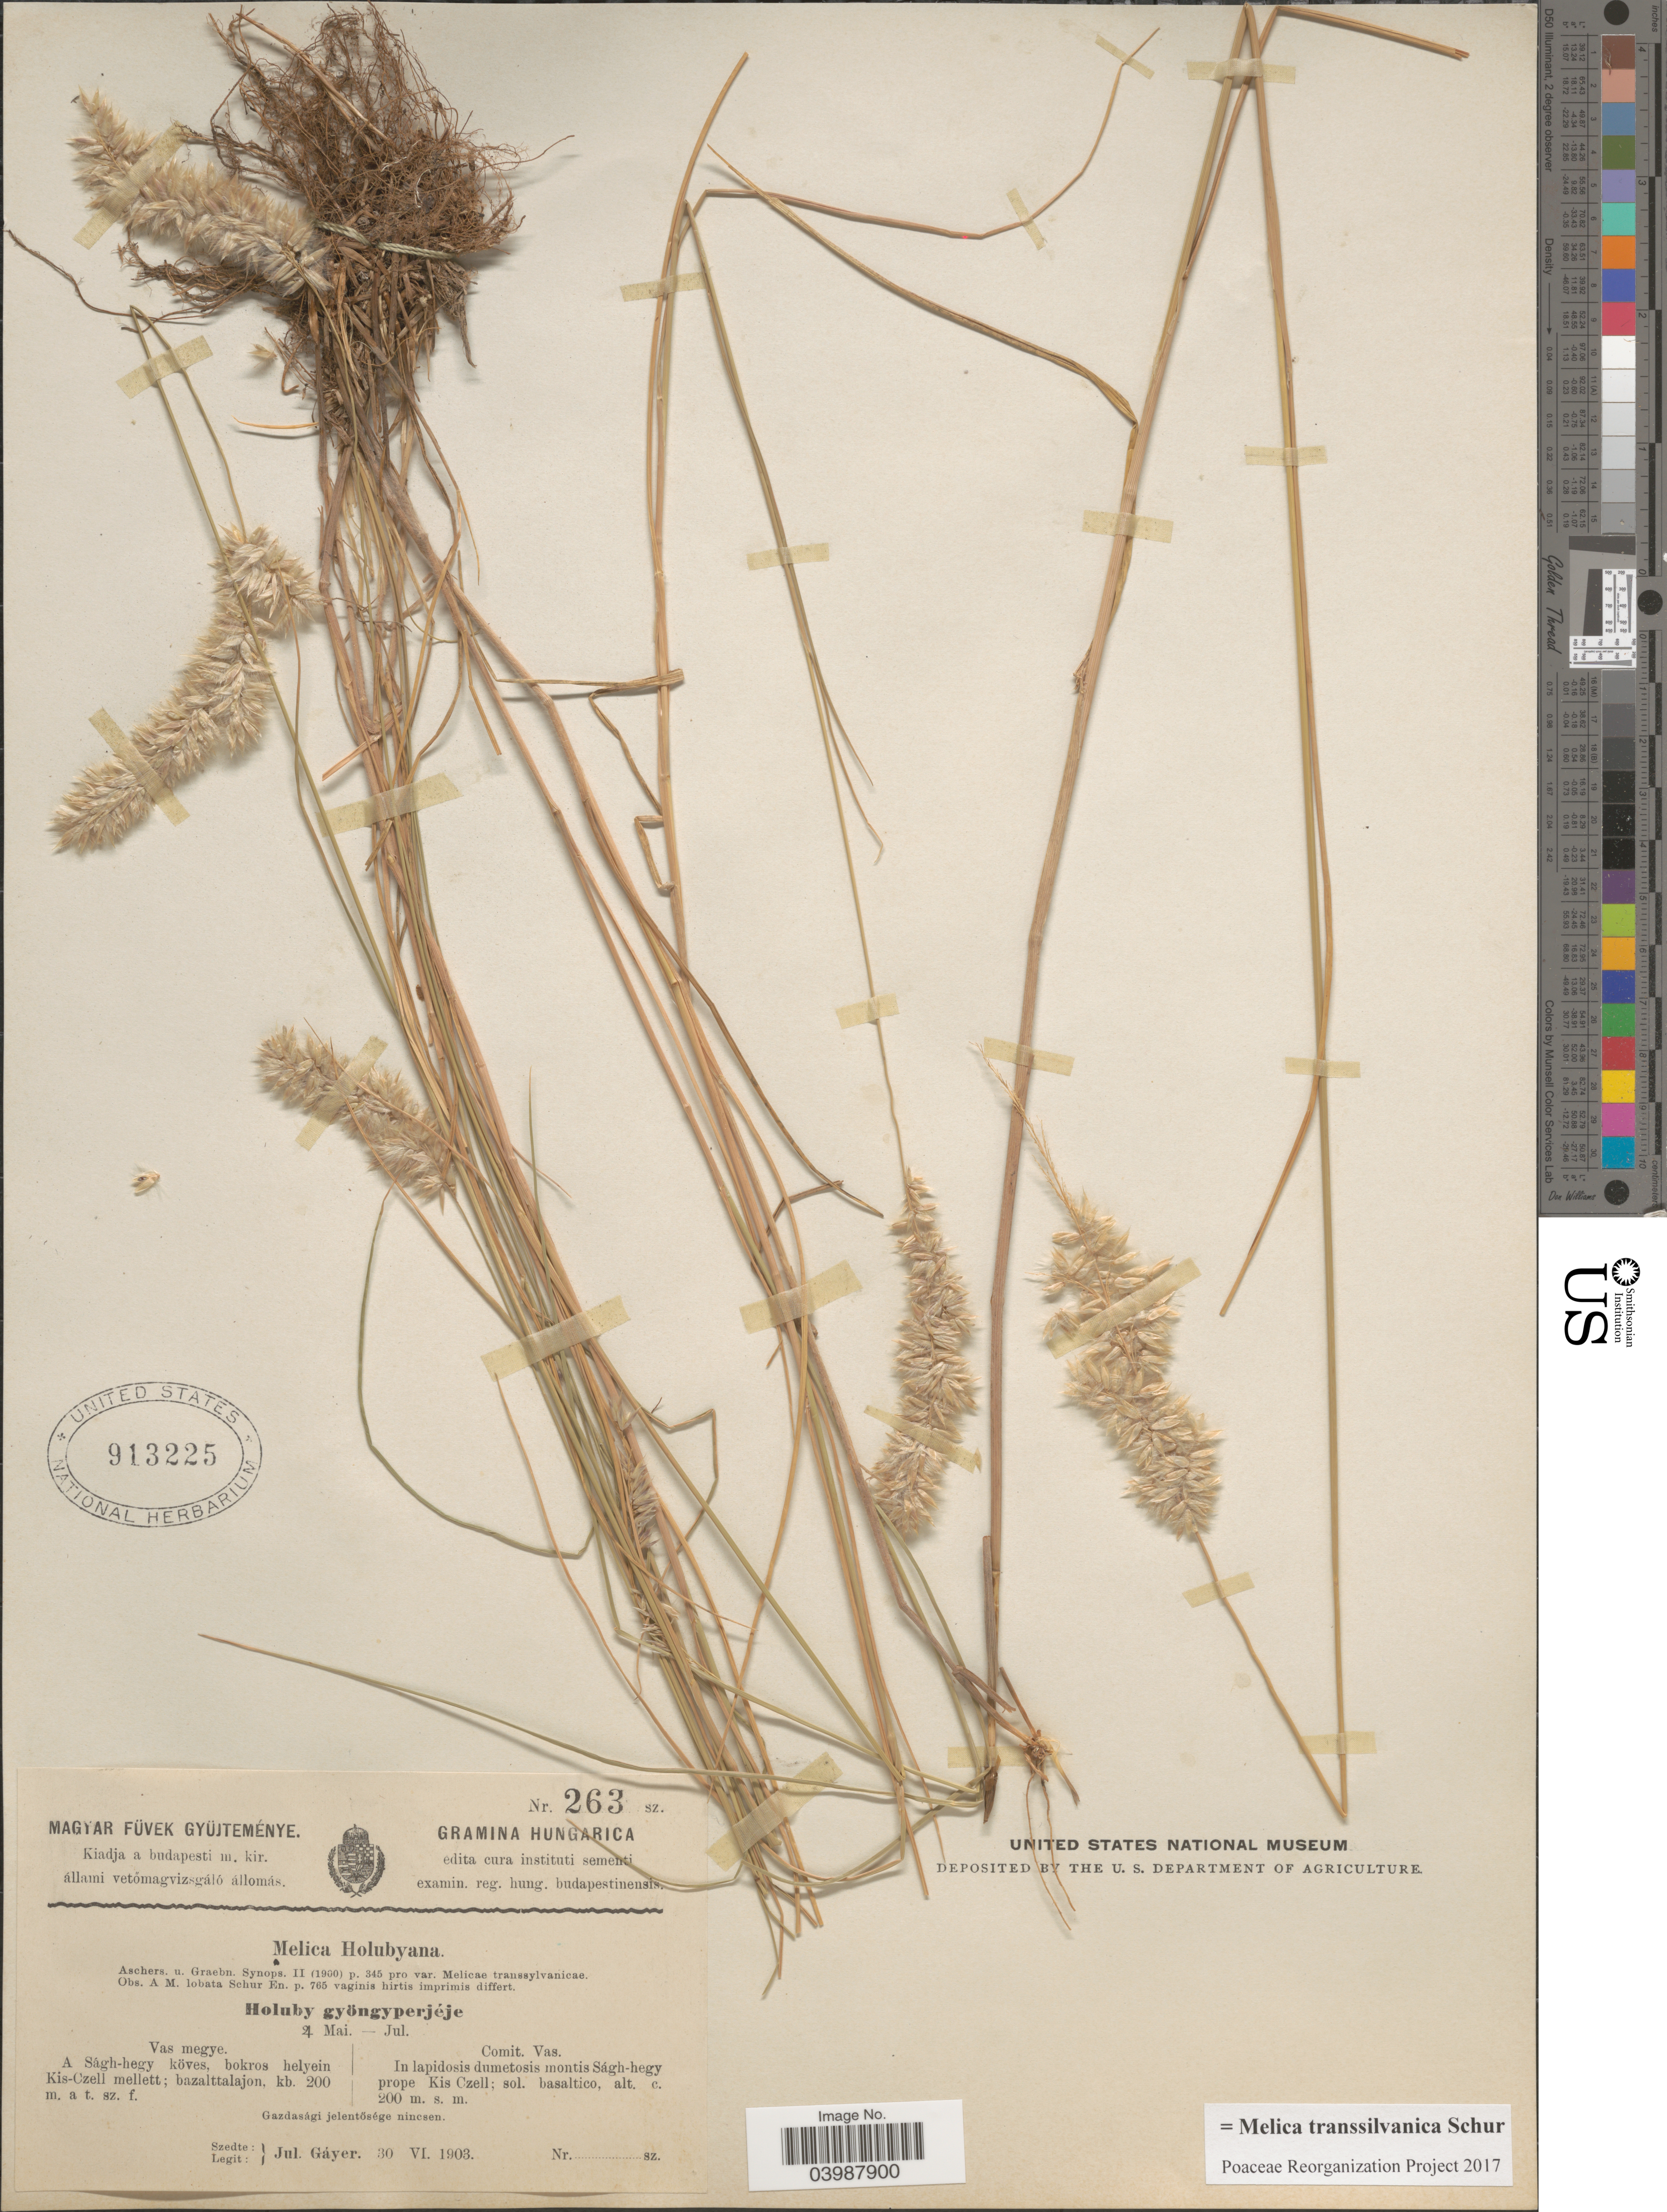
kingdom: Plantae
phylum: Tracheophyta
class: Liliopsida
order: Poales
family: Poaceae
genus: Melica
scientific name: Melica transsilvanica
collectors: J. Gayer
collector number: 263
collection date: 1903-06-30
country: Hungary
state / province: Vas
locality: Comit. Vas. In lapidosis dumetosis montis Ságh-hegy prope Kis Czell.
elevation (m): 200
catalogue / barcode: US 913225